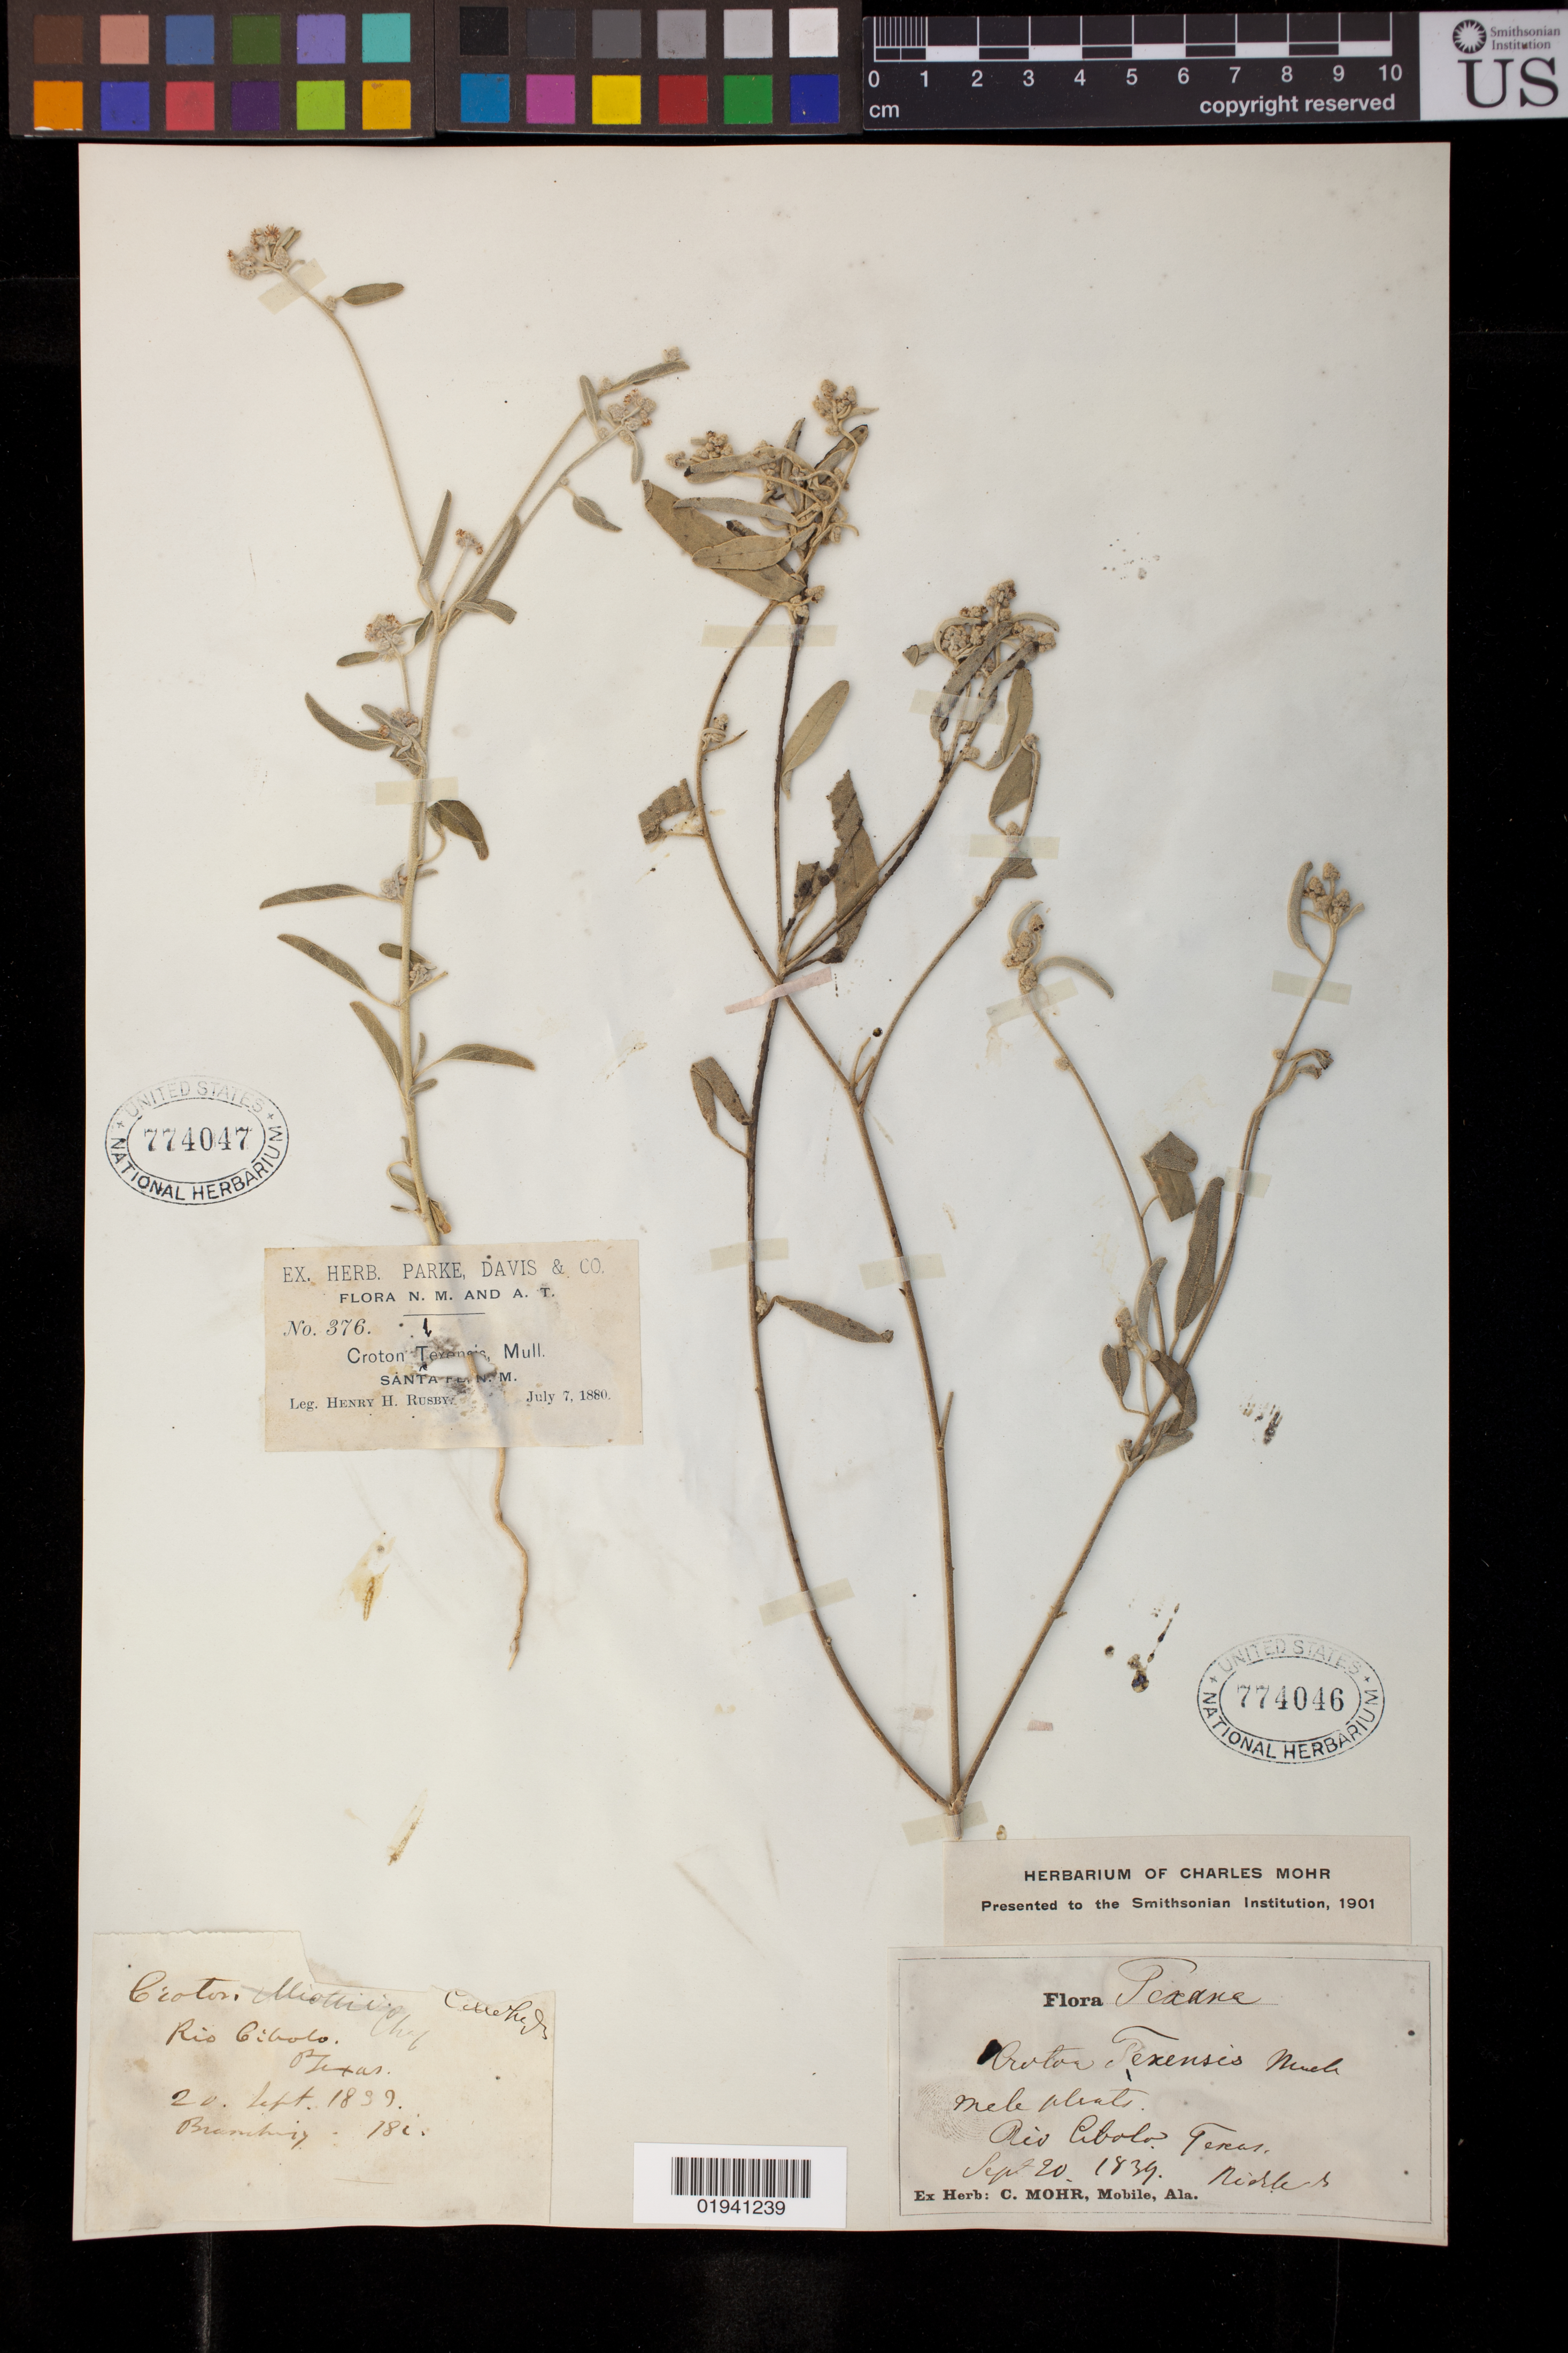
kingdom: Plantae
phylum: Tracheophyta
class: Magnoliopsida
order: Malpighiales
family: Euphorbiaceae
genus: Croton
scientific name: Croton texensis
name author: (Klotzsch) Müll. Arg.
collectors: ex herb. C. Mohr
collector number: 180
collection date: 1839-09-20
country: United States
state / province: Texas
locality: Rio Cibolo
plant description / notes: It is difficult to determine the collector, possibly Riddell or Bamburg. The coll. no. is also unclear, but may be 180.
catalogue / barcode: US 774046